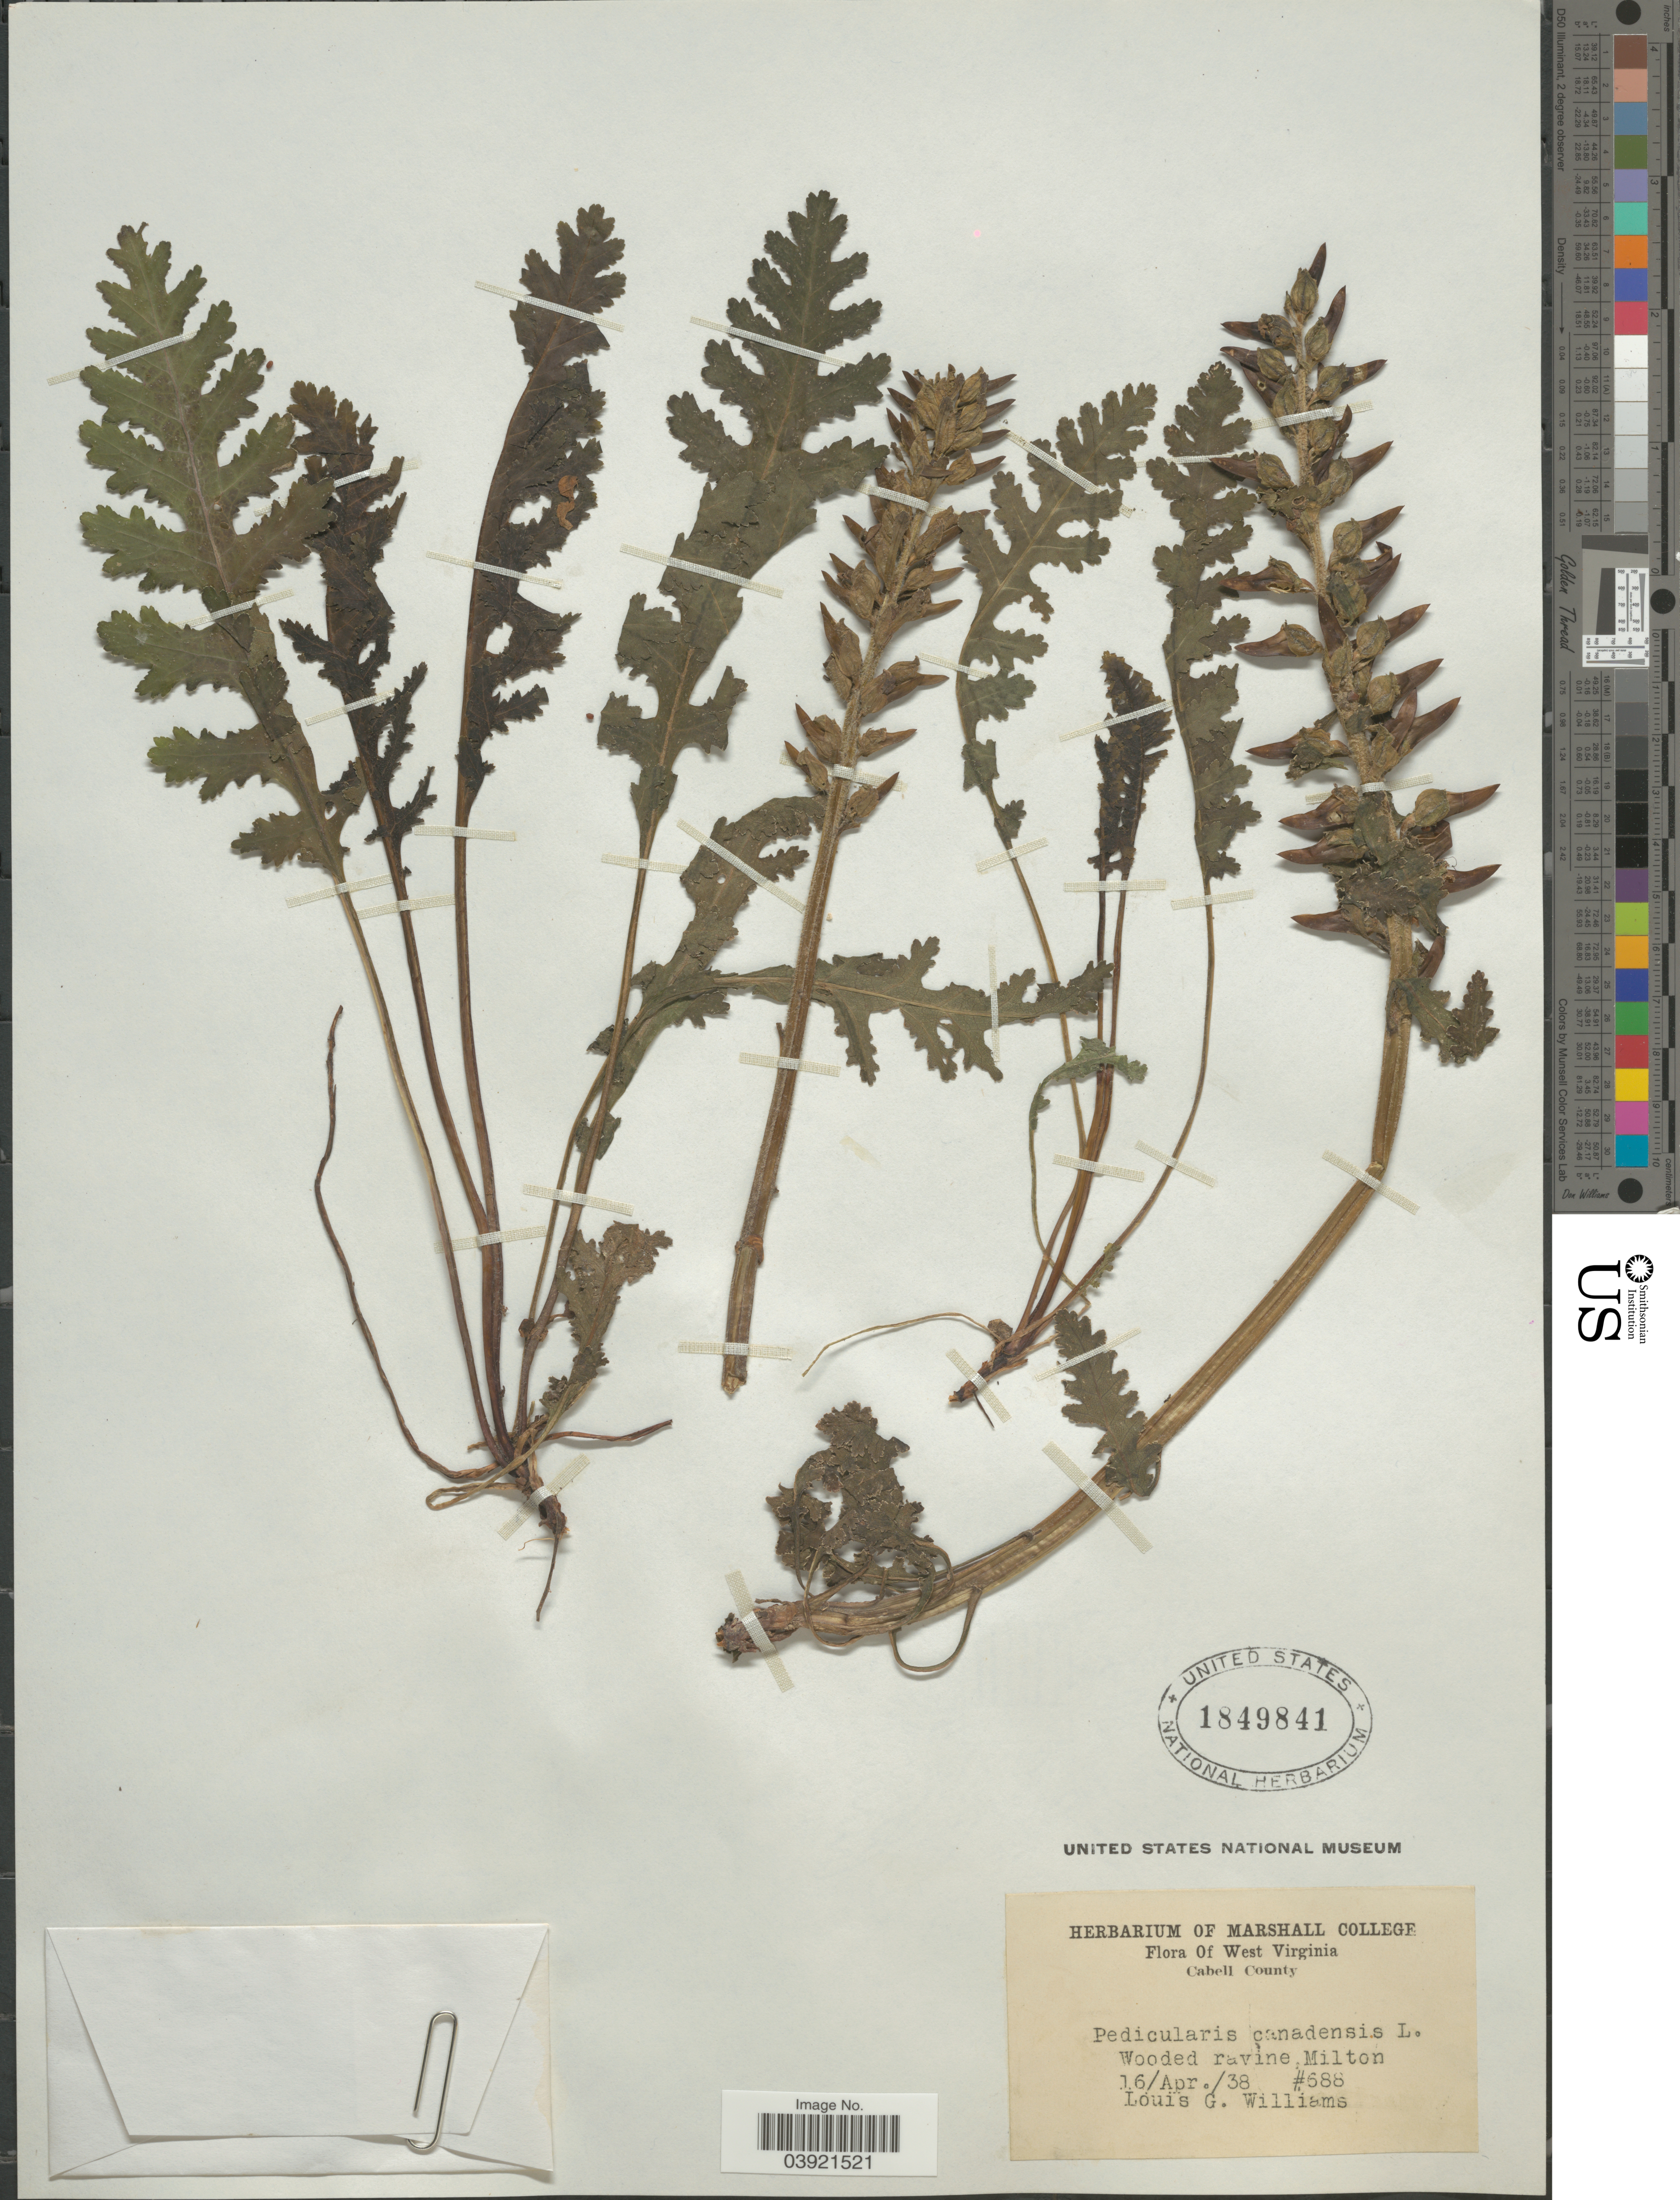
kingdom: Plantae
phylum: Tracheophyta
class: Magnoliopsida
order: Lamiales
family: Orobanchaceae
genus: Pedicularis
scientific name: Pedicularis canadensis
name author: L.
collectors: L. G. Williams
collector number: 688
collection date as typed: Transcribed d/m/y: 16/4/38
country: United States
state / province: West Virginia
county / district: Cabell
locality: Cabell County. Wooded ravine Milton.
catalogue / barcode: US 1849841